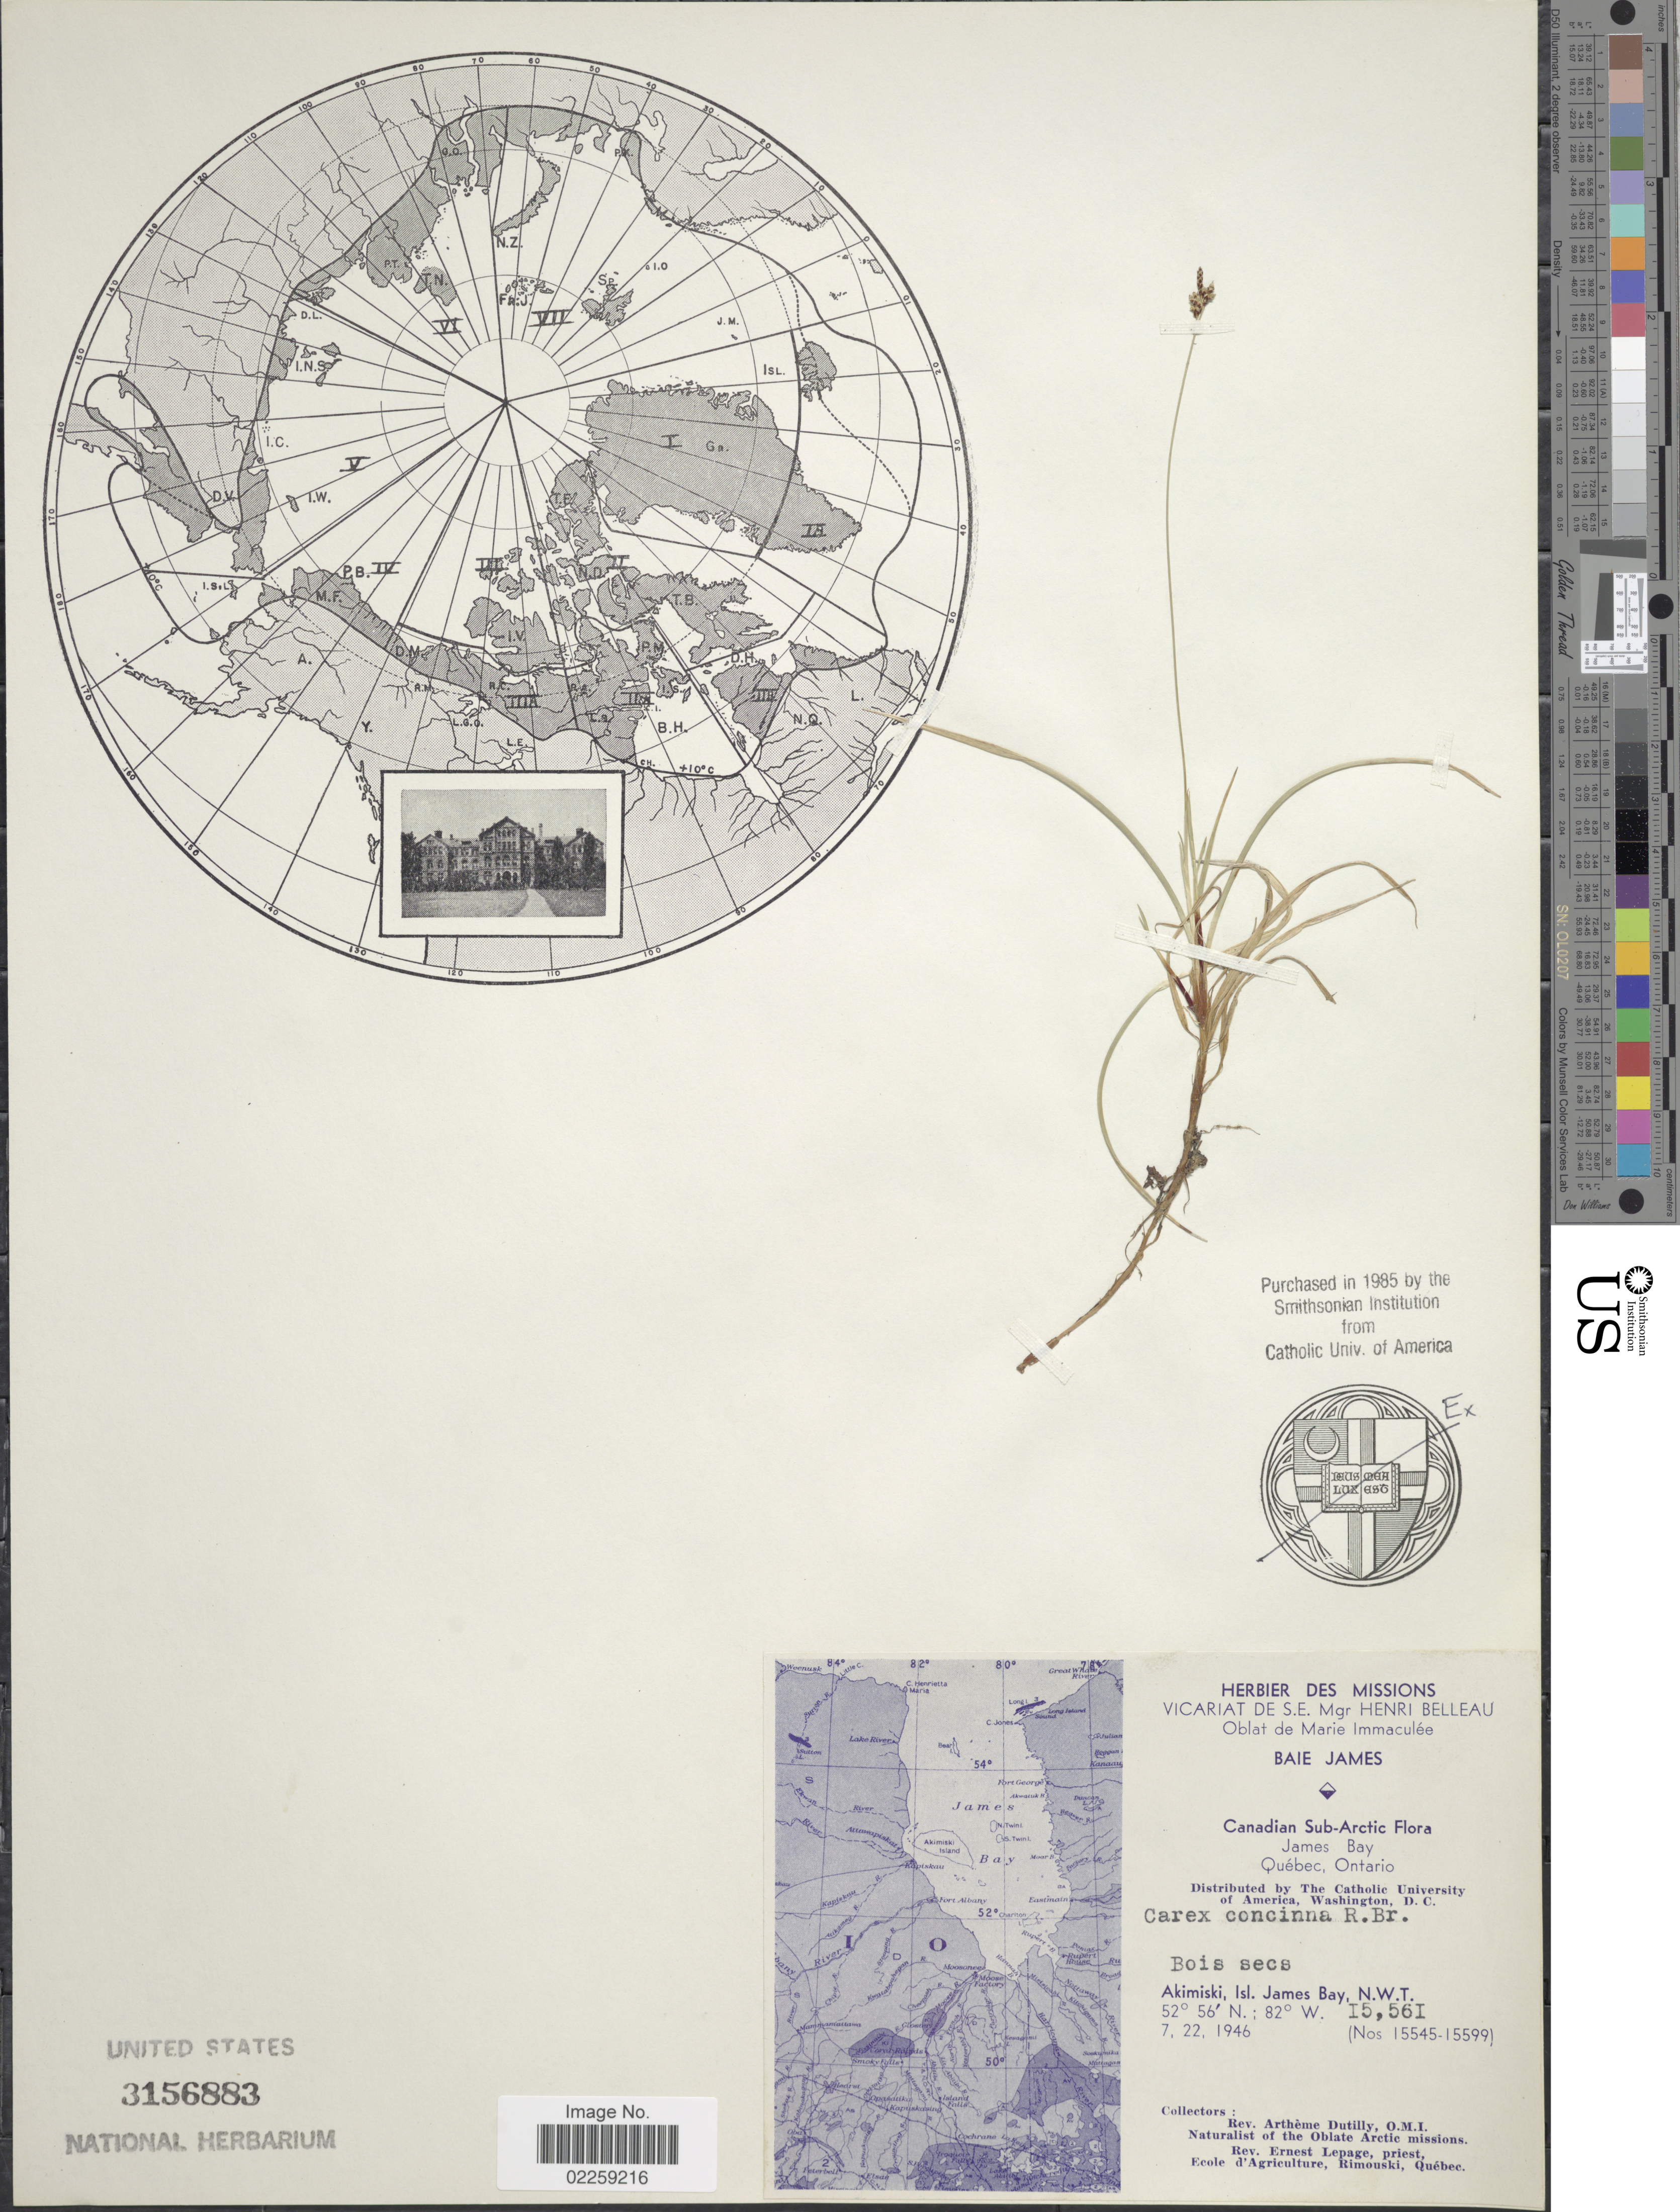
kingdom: Plantae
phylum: Tracheophyta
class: Liliopsida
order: Poales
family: Cyperaceae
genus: Carex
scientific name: Carex concinna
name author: R. Br.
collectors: A. Dutilly & E. Lepage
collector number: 15561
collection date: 1946-07-22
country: Canada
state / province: Northwest Territories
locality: Candanian Sub- Arctic. James Bay , Quebec, Ontario. Bois secs. Akimiski Isl., James Bay, N.W.T.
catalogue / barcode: US 3156883